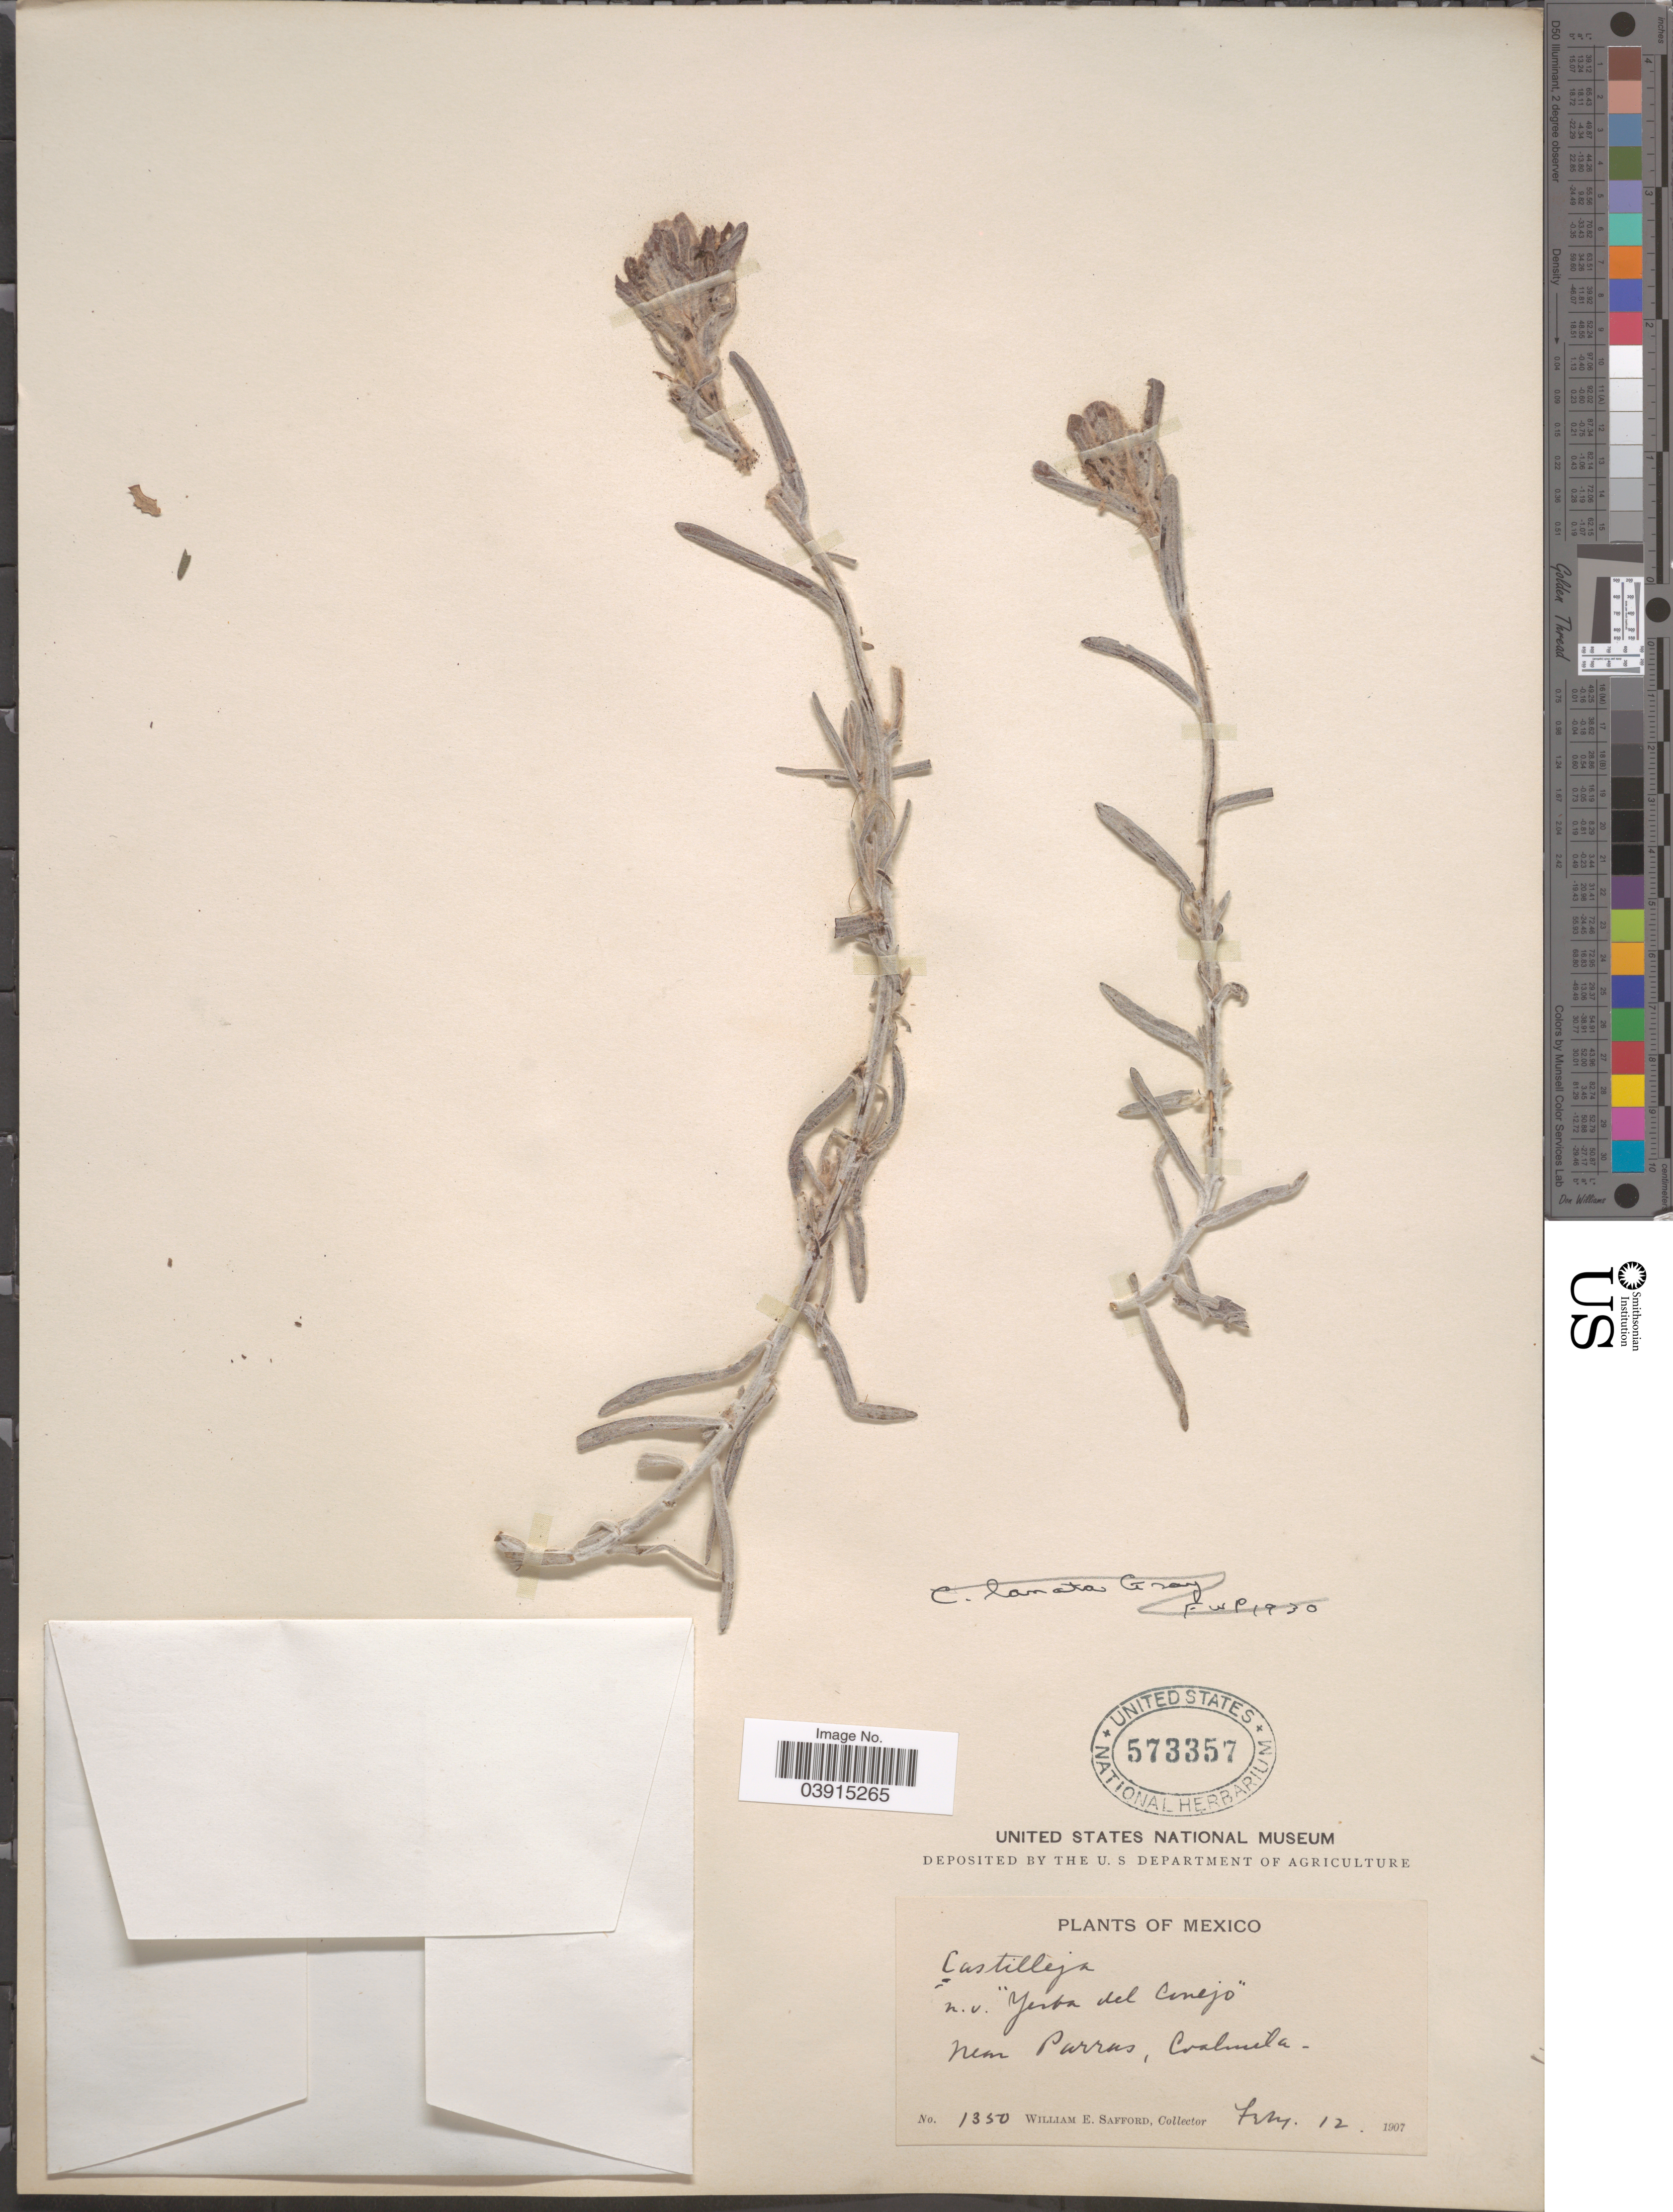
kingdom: Plantae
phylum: Tracheophyta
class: Magnoliopsida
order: Lamiales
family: Orobanchaceae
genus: Castilleja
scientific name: Castilleja lanata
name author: A. Gray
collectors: W. E. Safford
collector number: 1350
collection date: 1907-02-12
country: Mexico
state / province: Coahuila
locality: Near Parras.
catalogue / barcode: US 573357